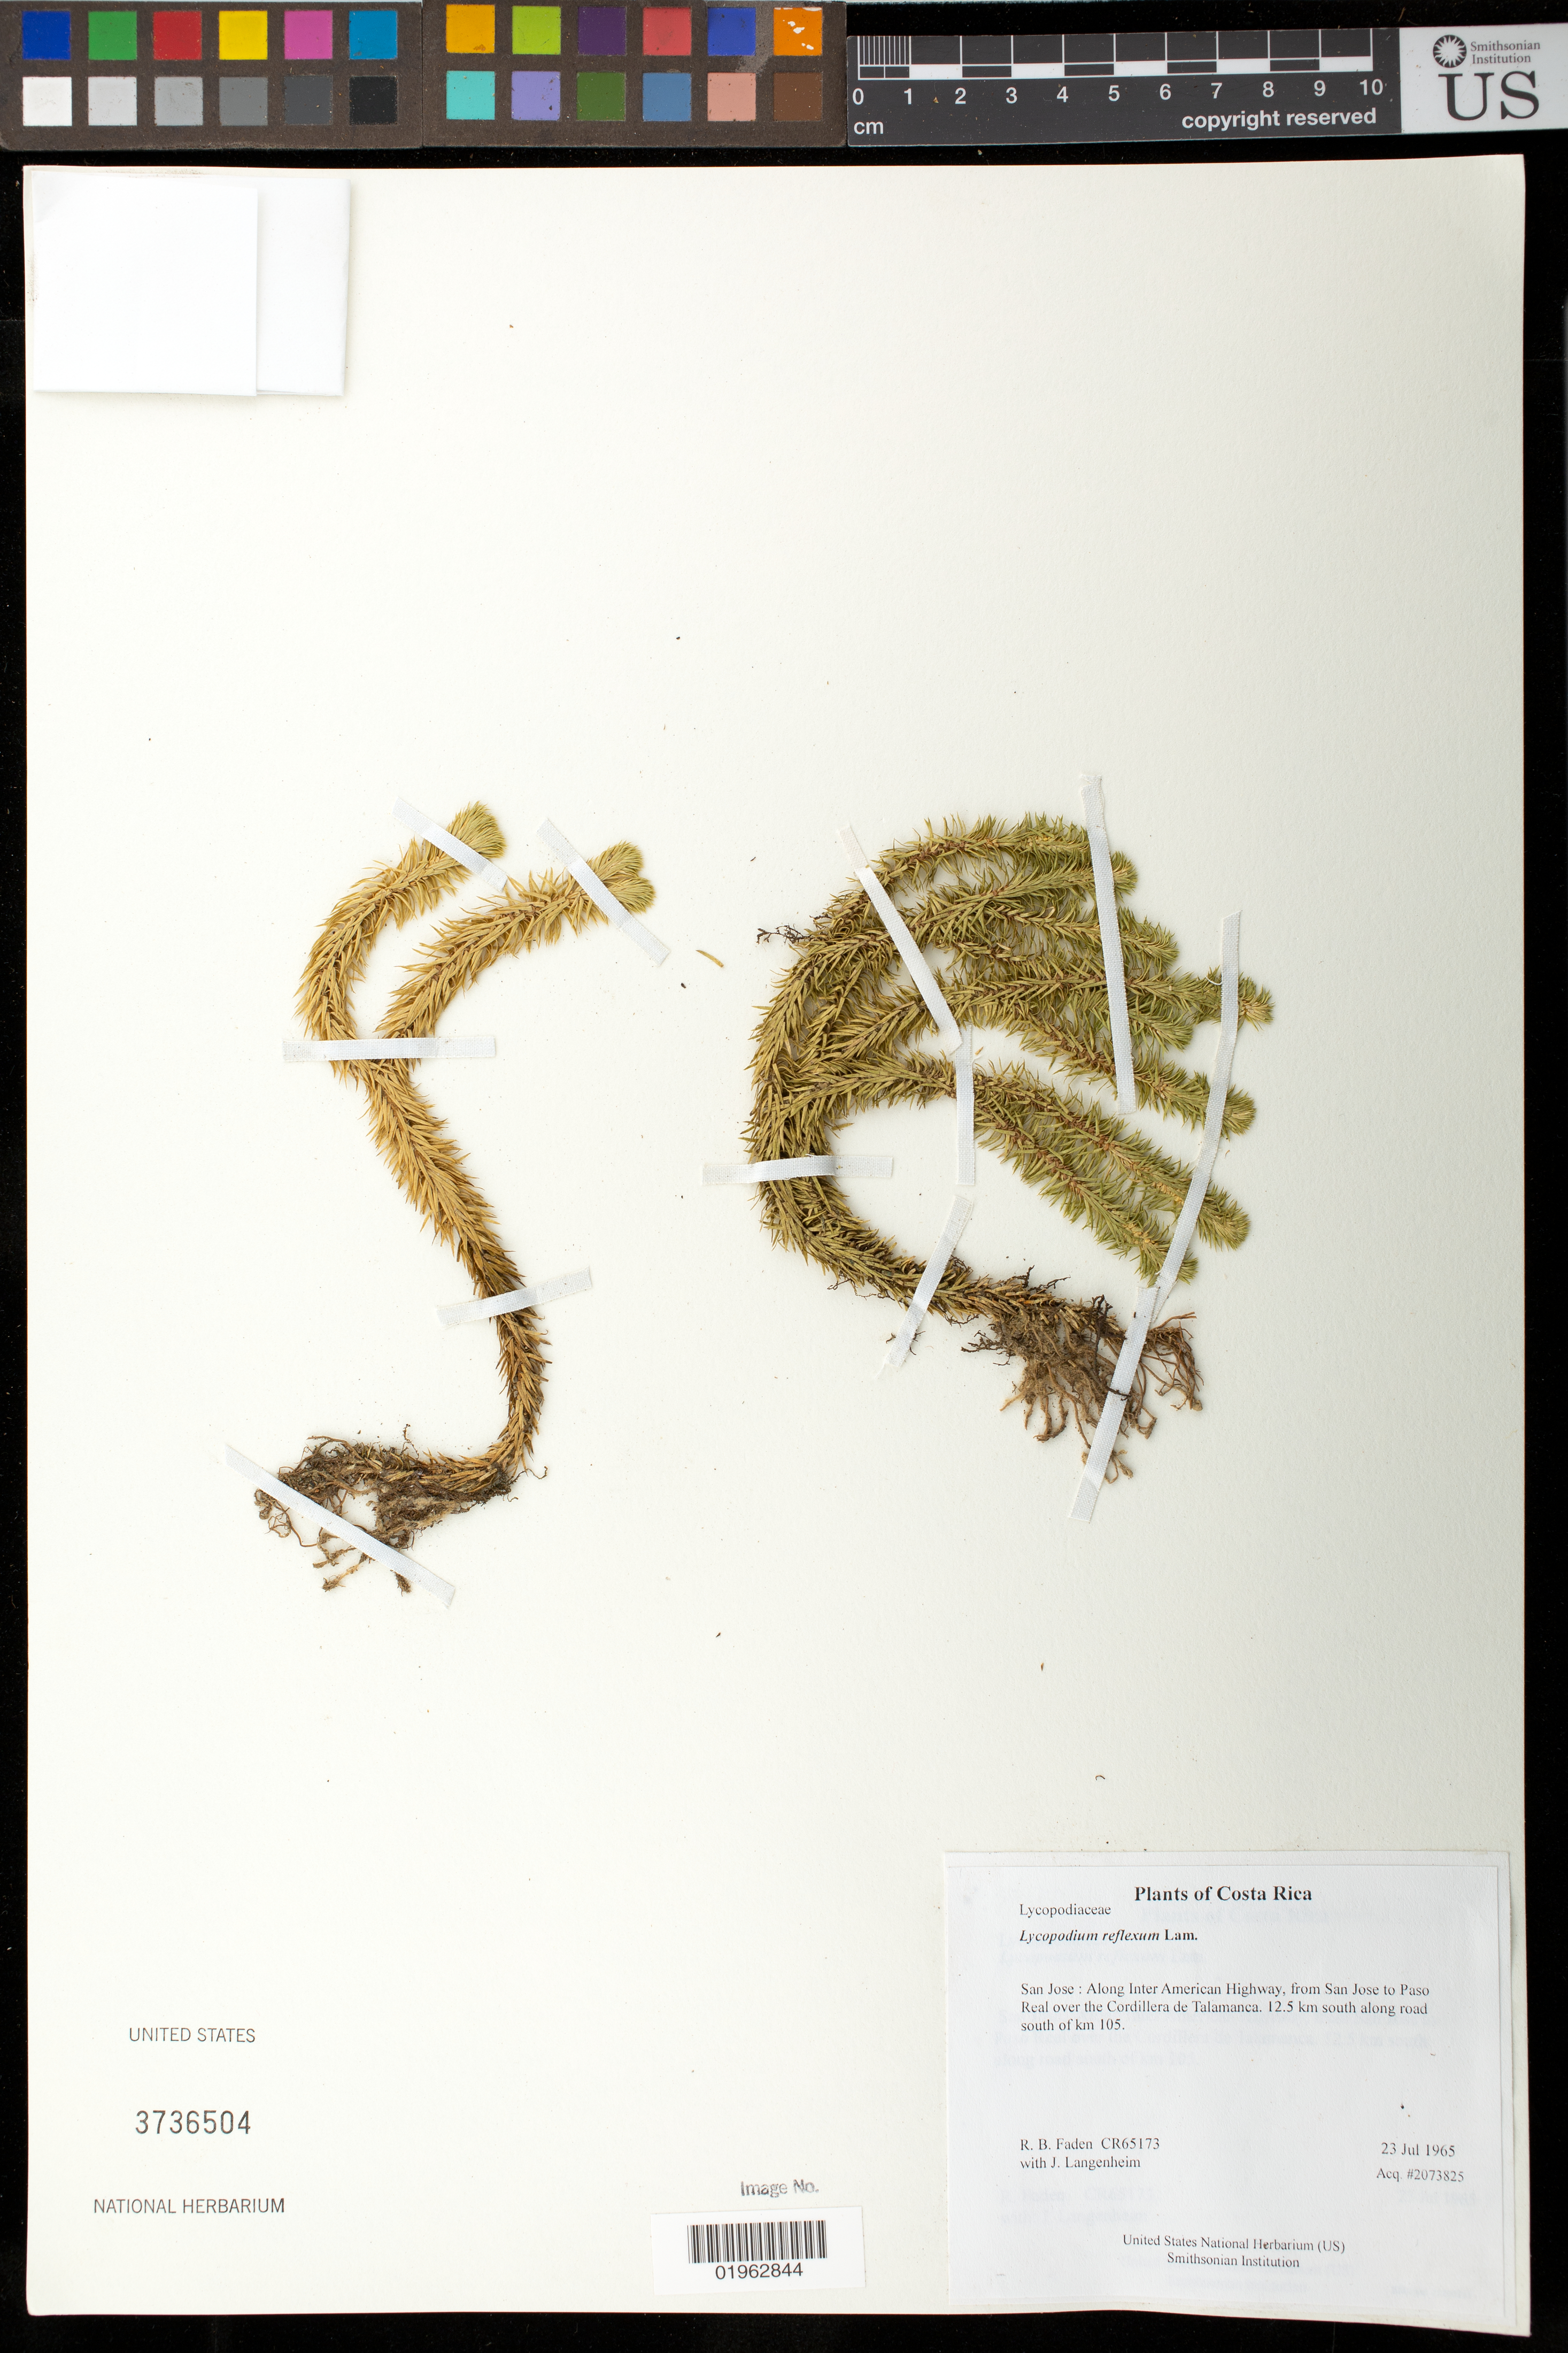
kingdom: Plantae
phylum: Tracheophyta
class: Lycopodiopsida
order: Lycopodiales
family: Lycopodiaceae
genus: Phlegmariurus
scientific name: Phlegmariurus reflexus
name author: (Lam.) B. Øllg.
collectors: R. B. Faden & J. Langenheim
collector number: CR65173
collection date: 1965-07-23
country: Costa Rica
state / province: San Jose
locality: Along Inter American Highway, from San Jose to Paso Real over the Cordillera de Talamanca. 12.5 km south along road south of km 105.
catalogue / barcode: US 3736504